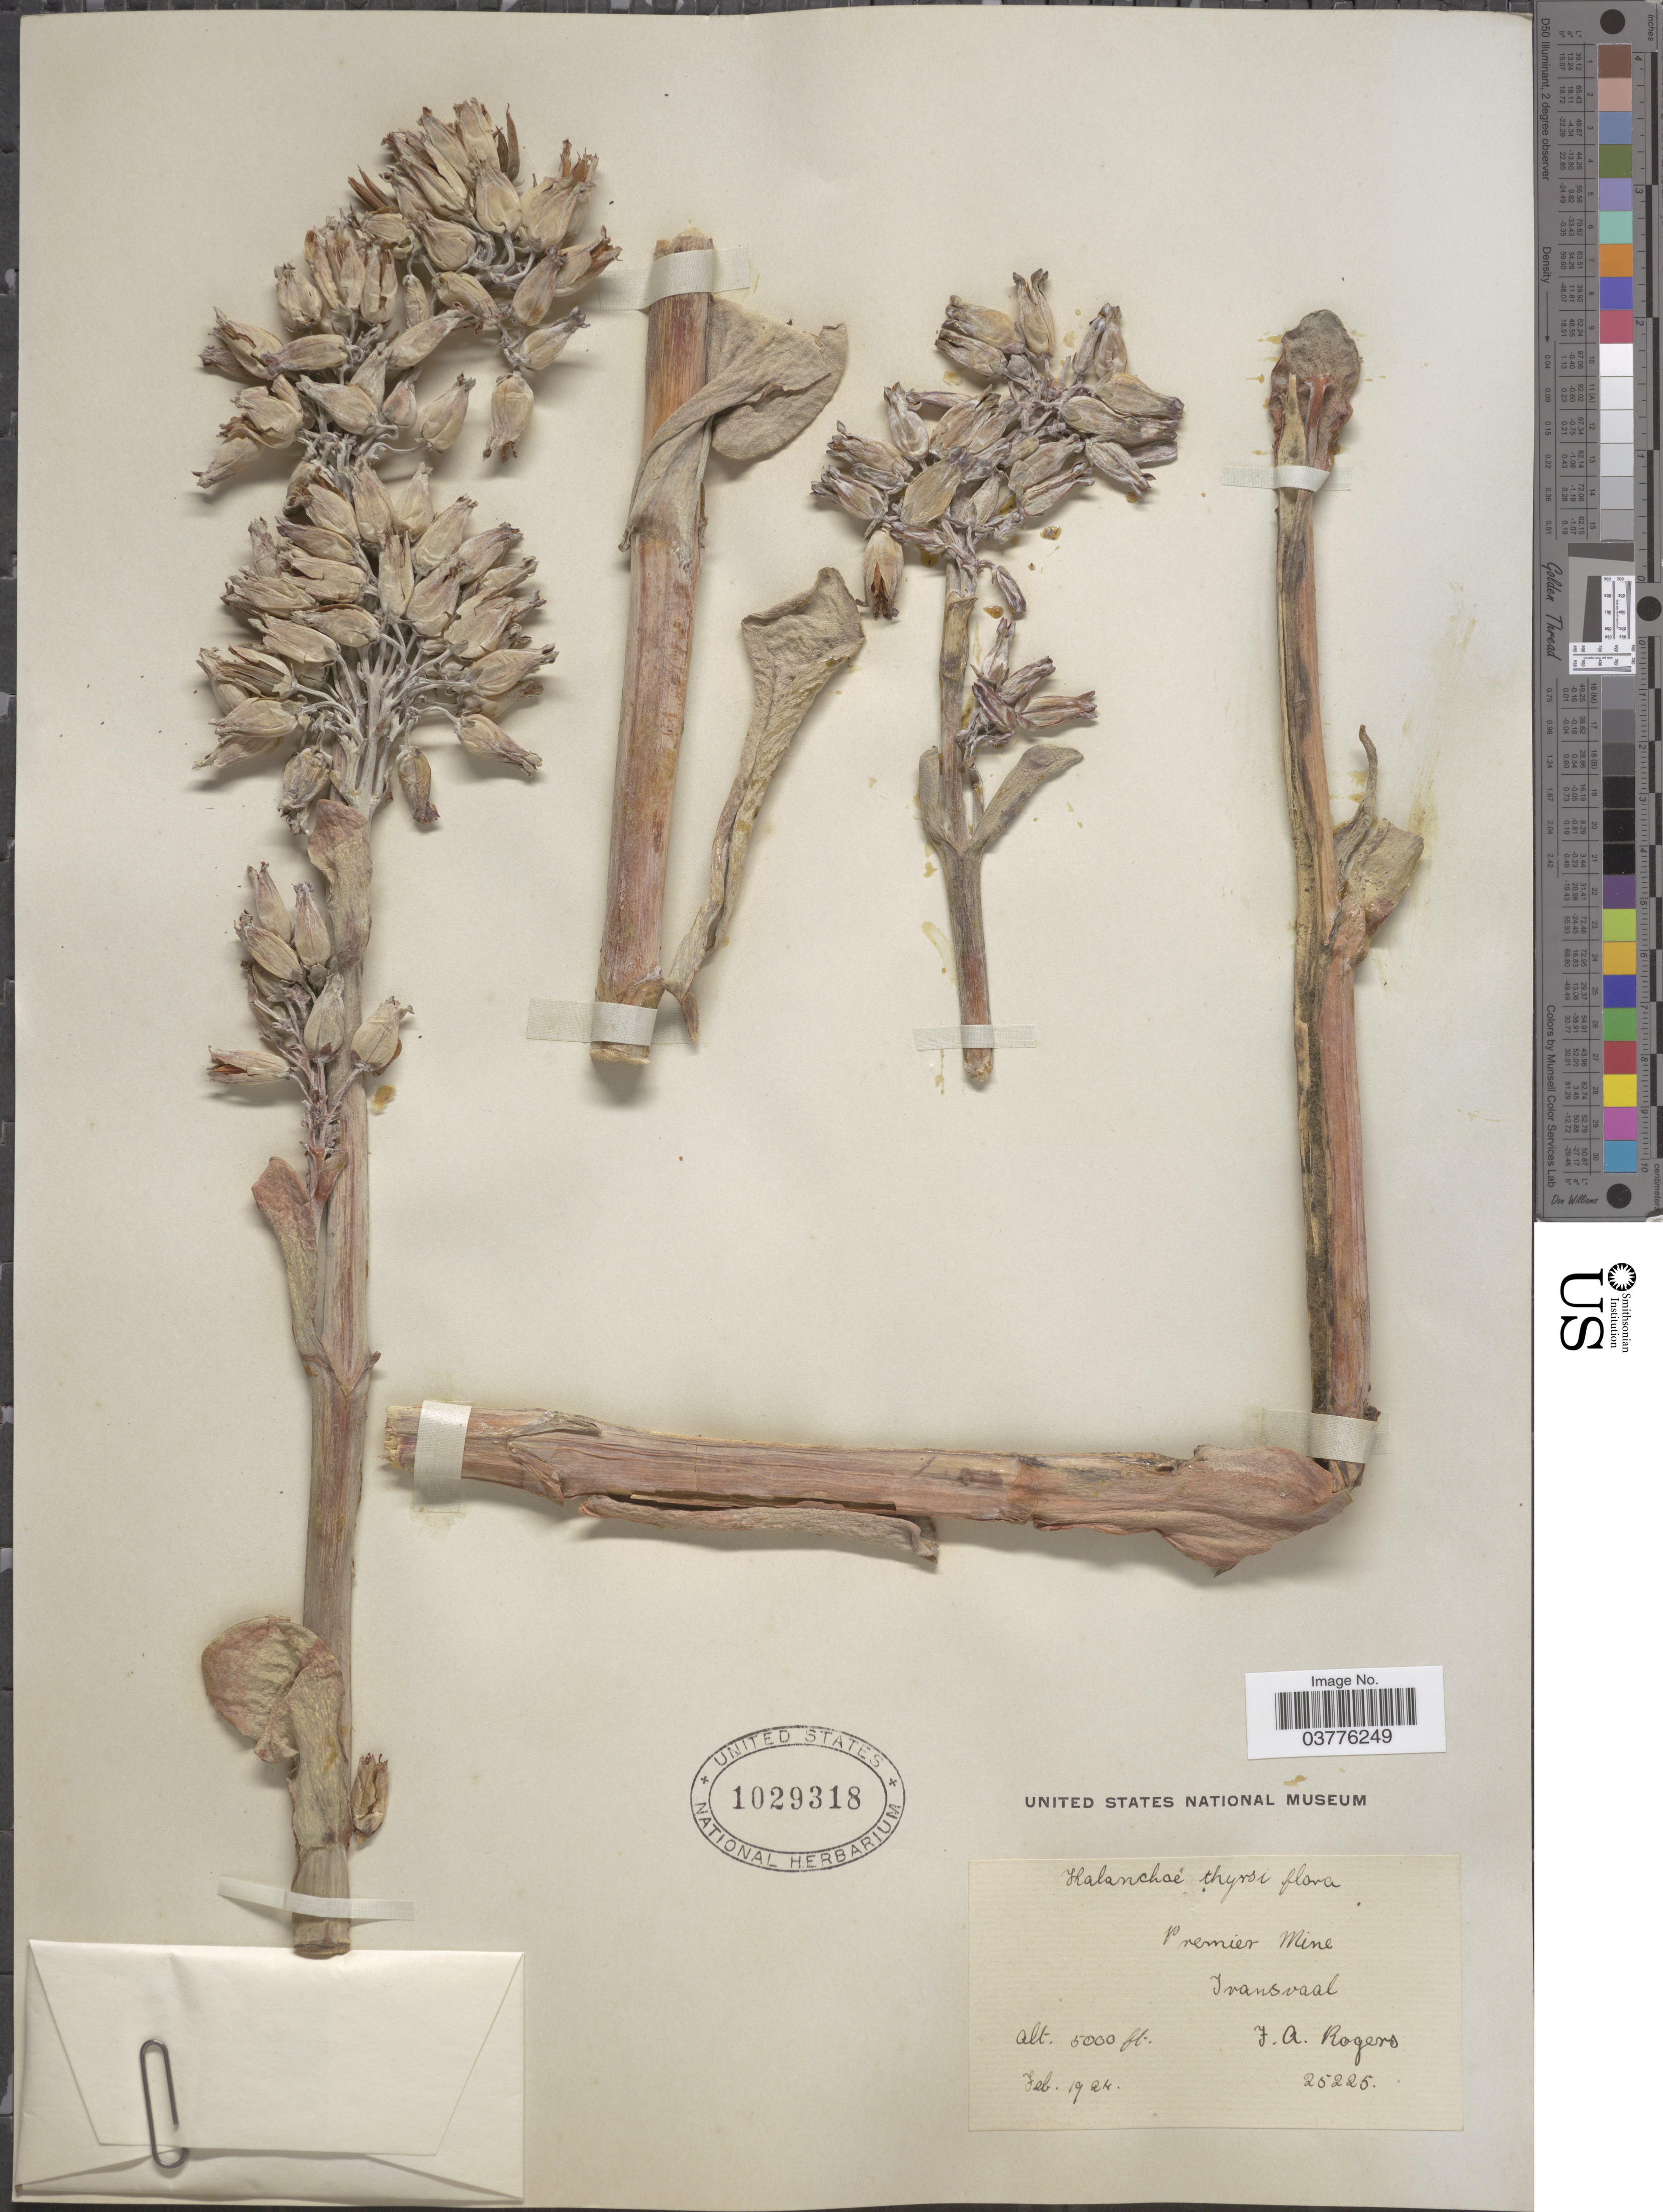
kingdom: Plantae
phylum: Tracheophyta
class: Magnoliopsida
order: Saxifragales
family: Crassulaceae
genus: Kalanchoe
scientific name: Kalanchoe thyrsiflora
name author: Harv.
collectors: F. A. Rogers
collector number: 25225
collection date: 1924-02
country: South Africa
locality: Premier Mine. Transvaal.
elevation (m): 1524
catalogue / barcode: US 1029318